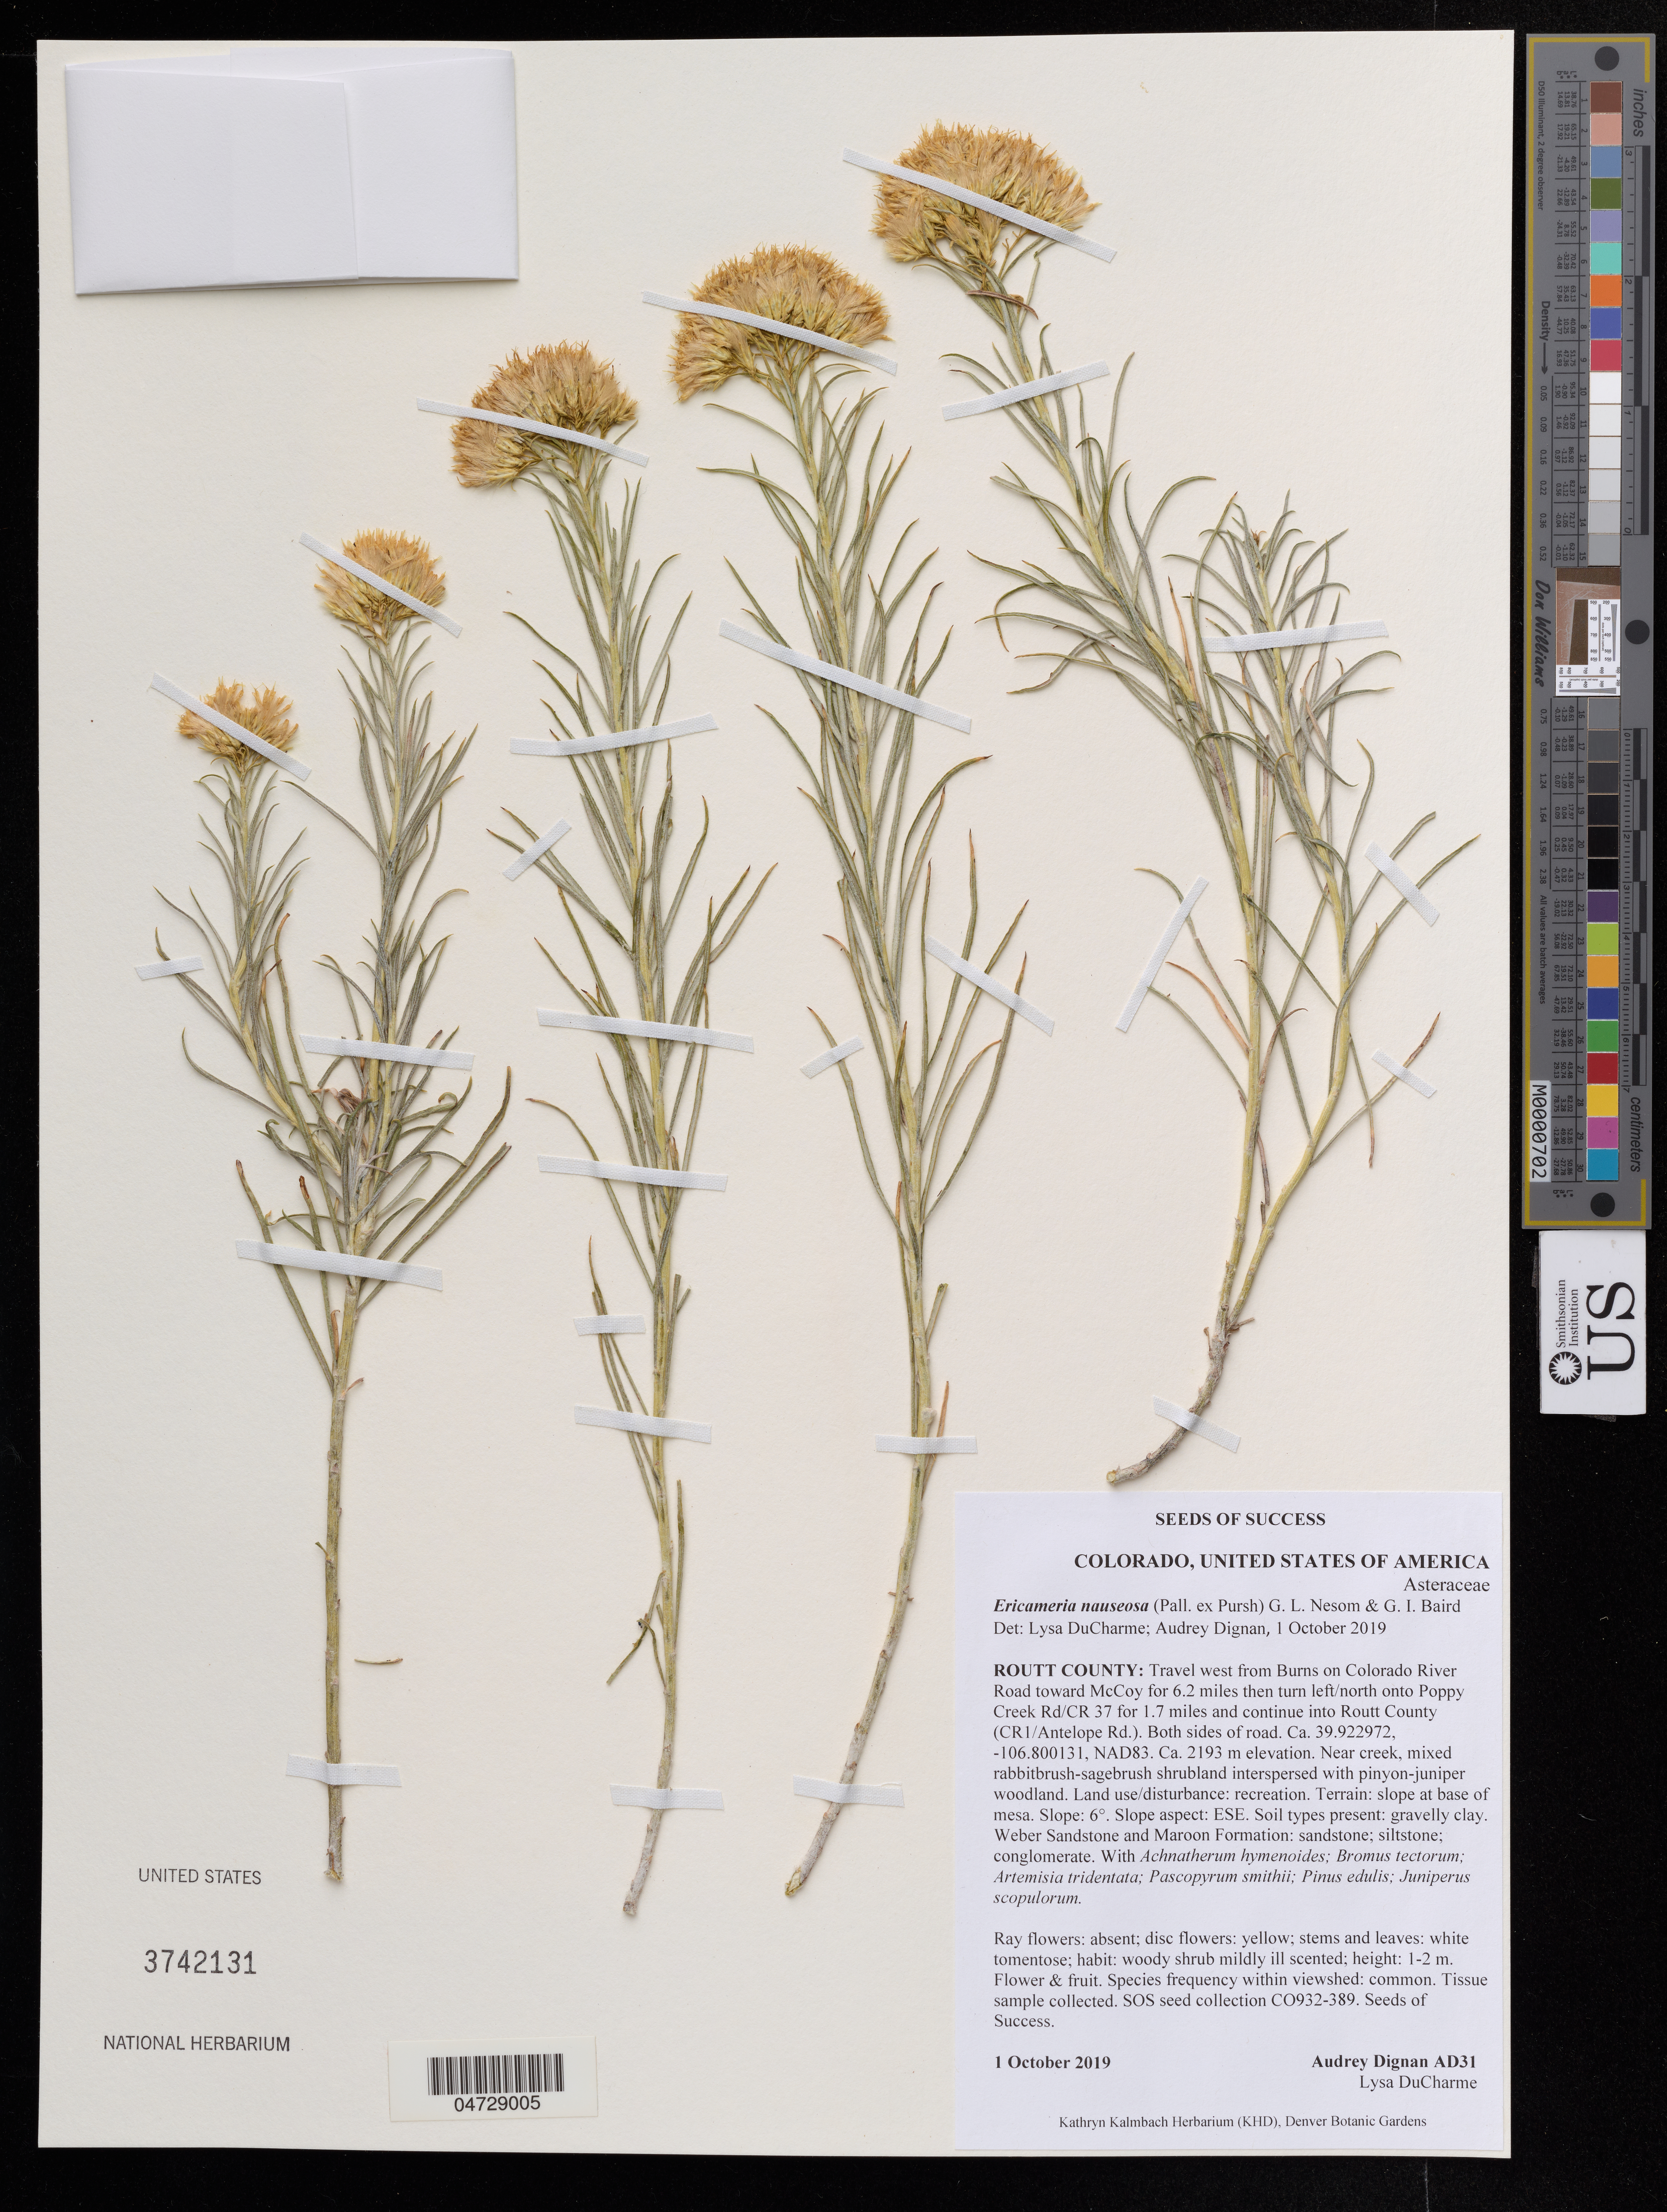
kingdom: Plantae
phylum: Tracheophyta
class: Magnoliopsida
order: Asterales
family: Asteraceae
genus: Ericameria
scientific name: Ericameria nauseosa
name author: (Pall. ex Pursh) G.L. Nesom & G.I. Baird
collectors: D. Audrey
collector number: AD31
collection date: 2019-10-01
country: United States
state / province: Colorado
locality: Routt County: Travel west from Burns on Colorado River Road toward McCoy for 6.2 miles then turn left/north onto Poppy Creek Rd/CR 37 for 1.7 miles and continue into Routt County (CR1/Antelope Rd.) Both sides of road.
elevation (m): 2193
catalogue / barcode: US 3742131